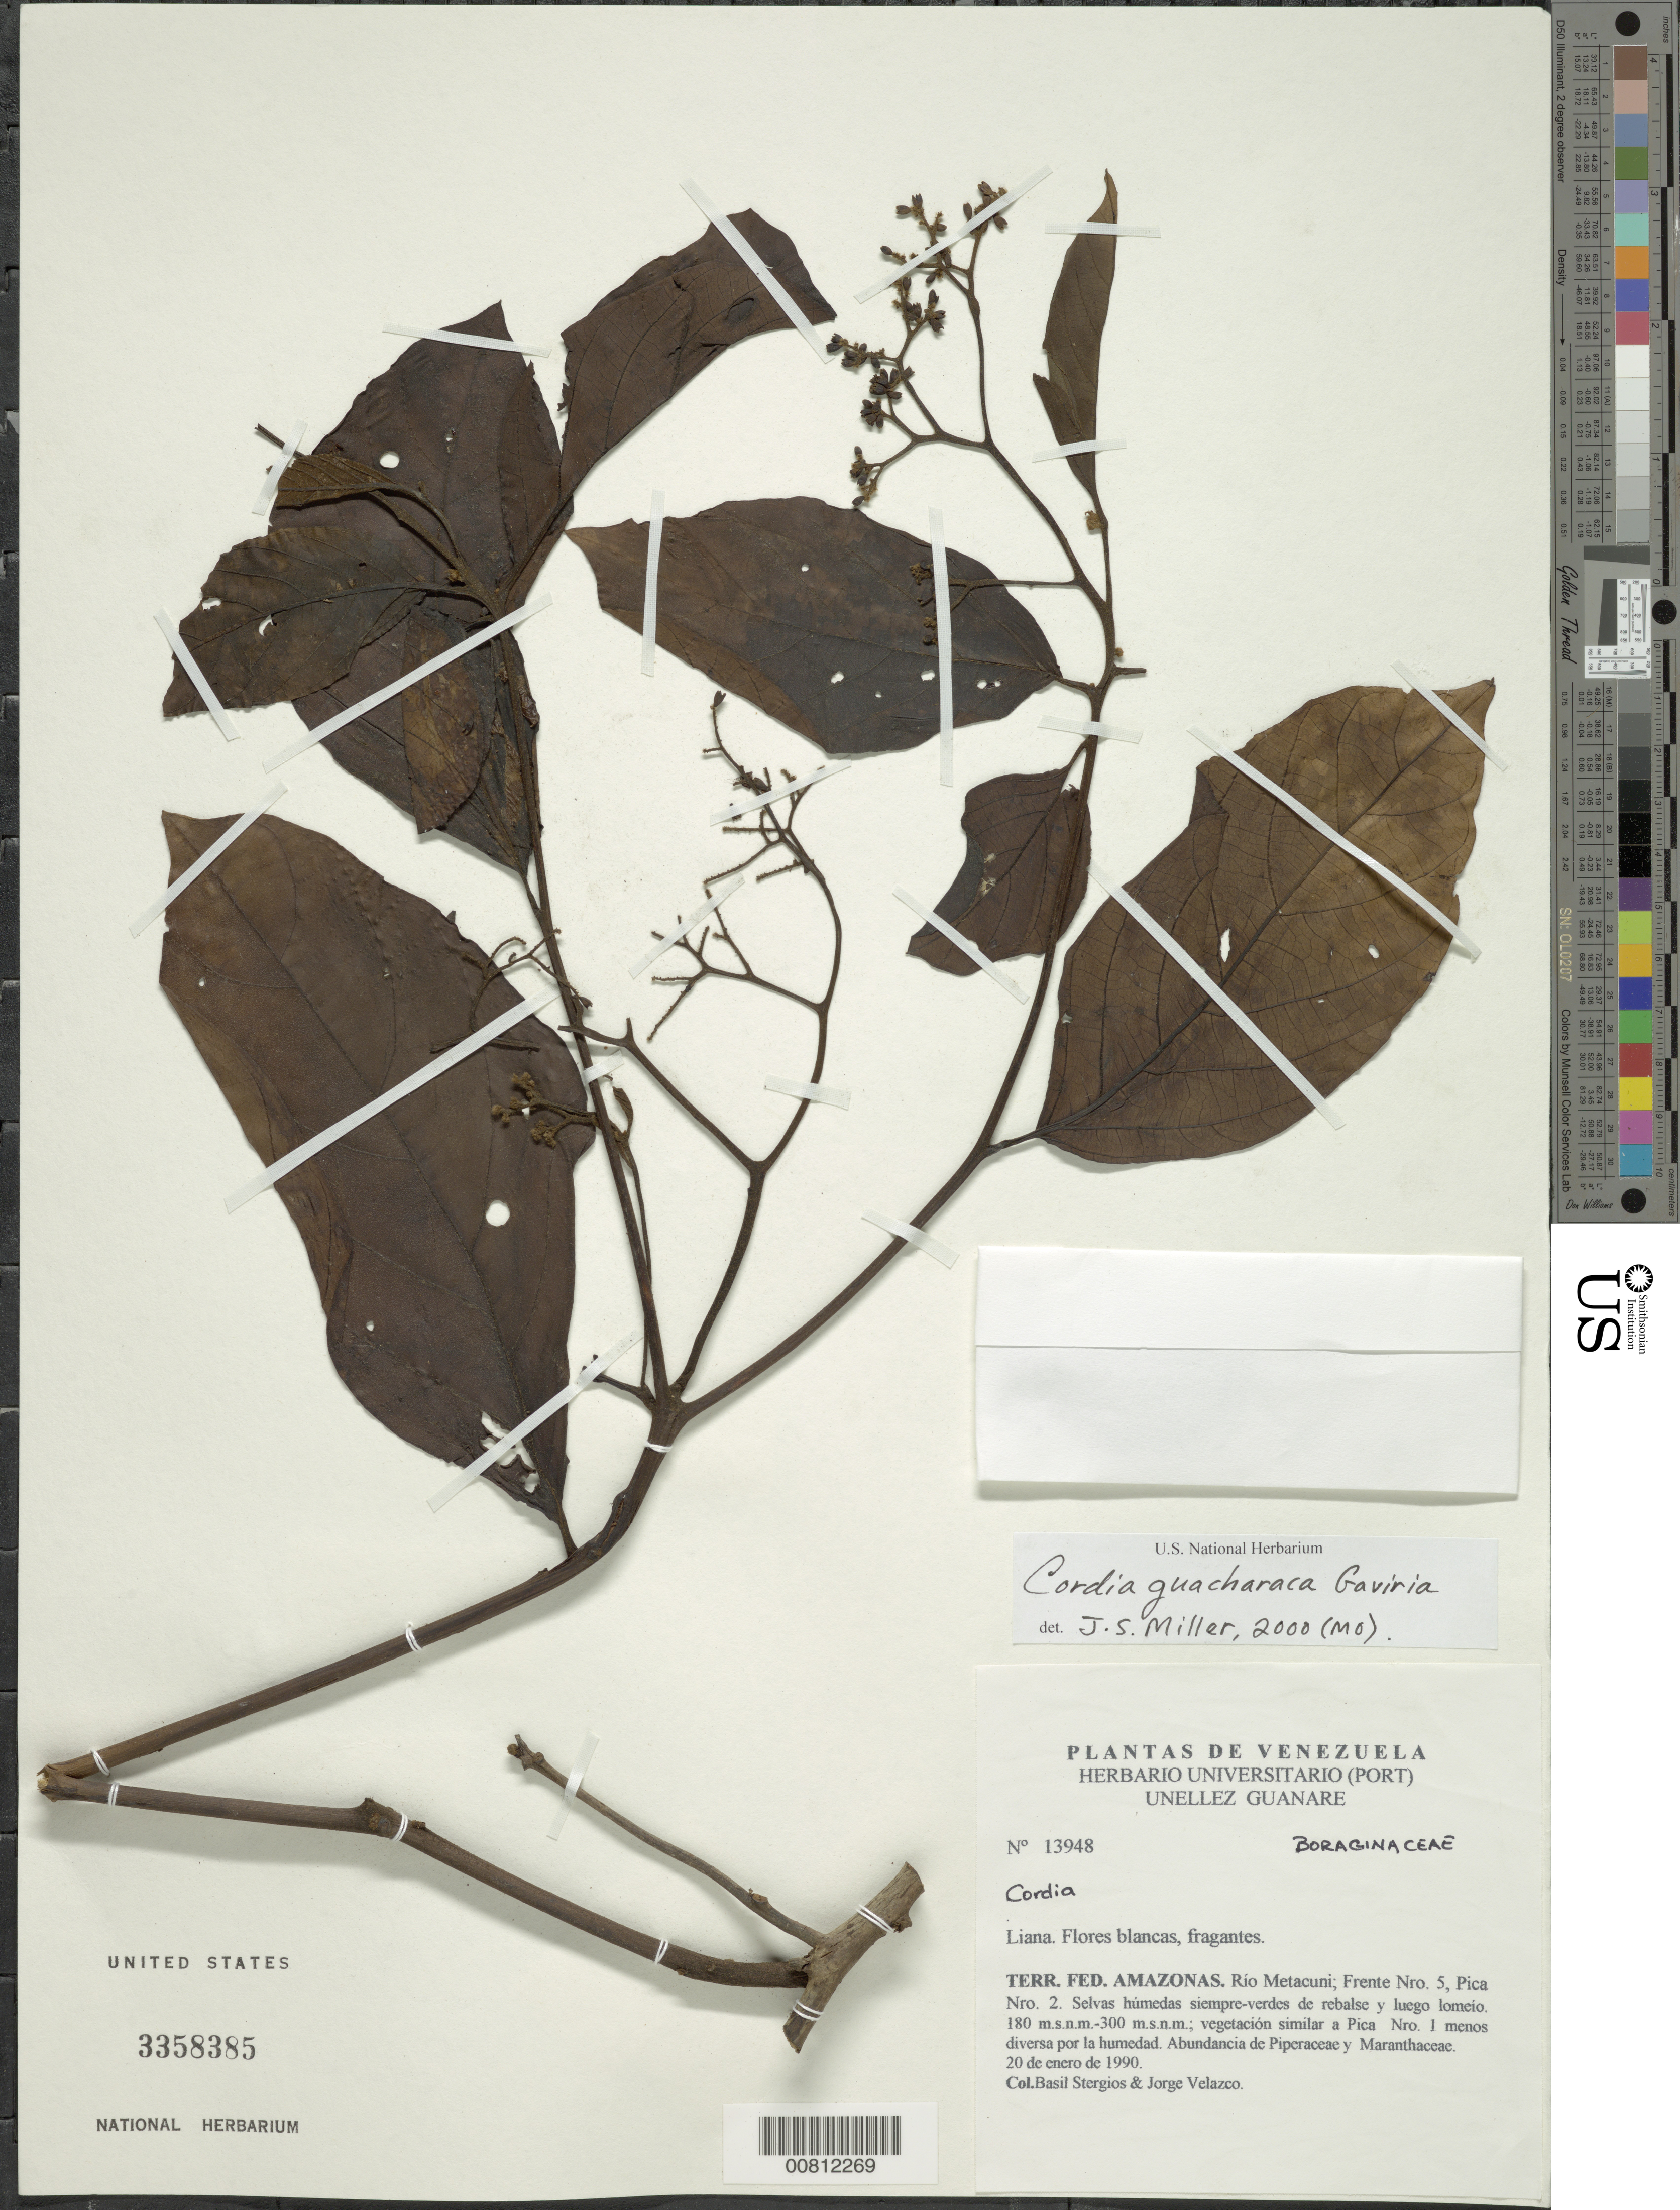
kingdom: Plantae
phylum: Tracheophyta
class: Magnoliopsida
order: Boraginales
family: Cordiaceae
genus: Cordia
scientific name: Cordia guacharaca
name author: Gaviria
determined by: Miller, J. S.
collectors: B. G. Stergios & J. Velazco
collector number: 13948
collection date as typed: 20-Jan-90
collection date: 1990-01-20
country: Venezuela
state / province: Amazonas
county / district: Alto Orinoco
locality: Río Metacuni; Frente No. 5, Pica No. 2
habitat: Selvas húmedas siempre-verdes de rebalse y luego lomeio; vegetación similar a Pica no. 1 menos diversa por la húmedad.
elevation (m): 180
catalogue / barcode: US 3358385